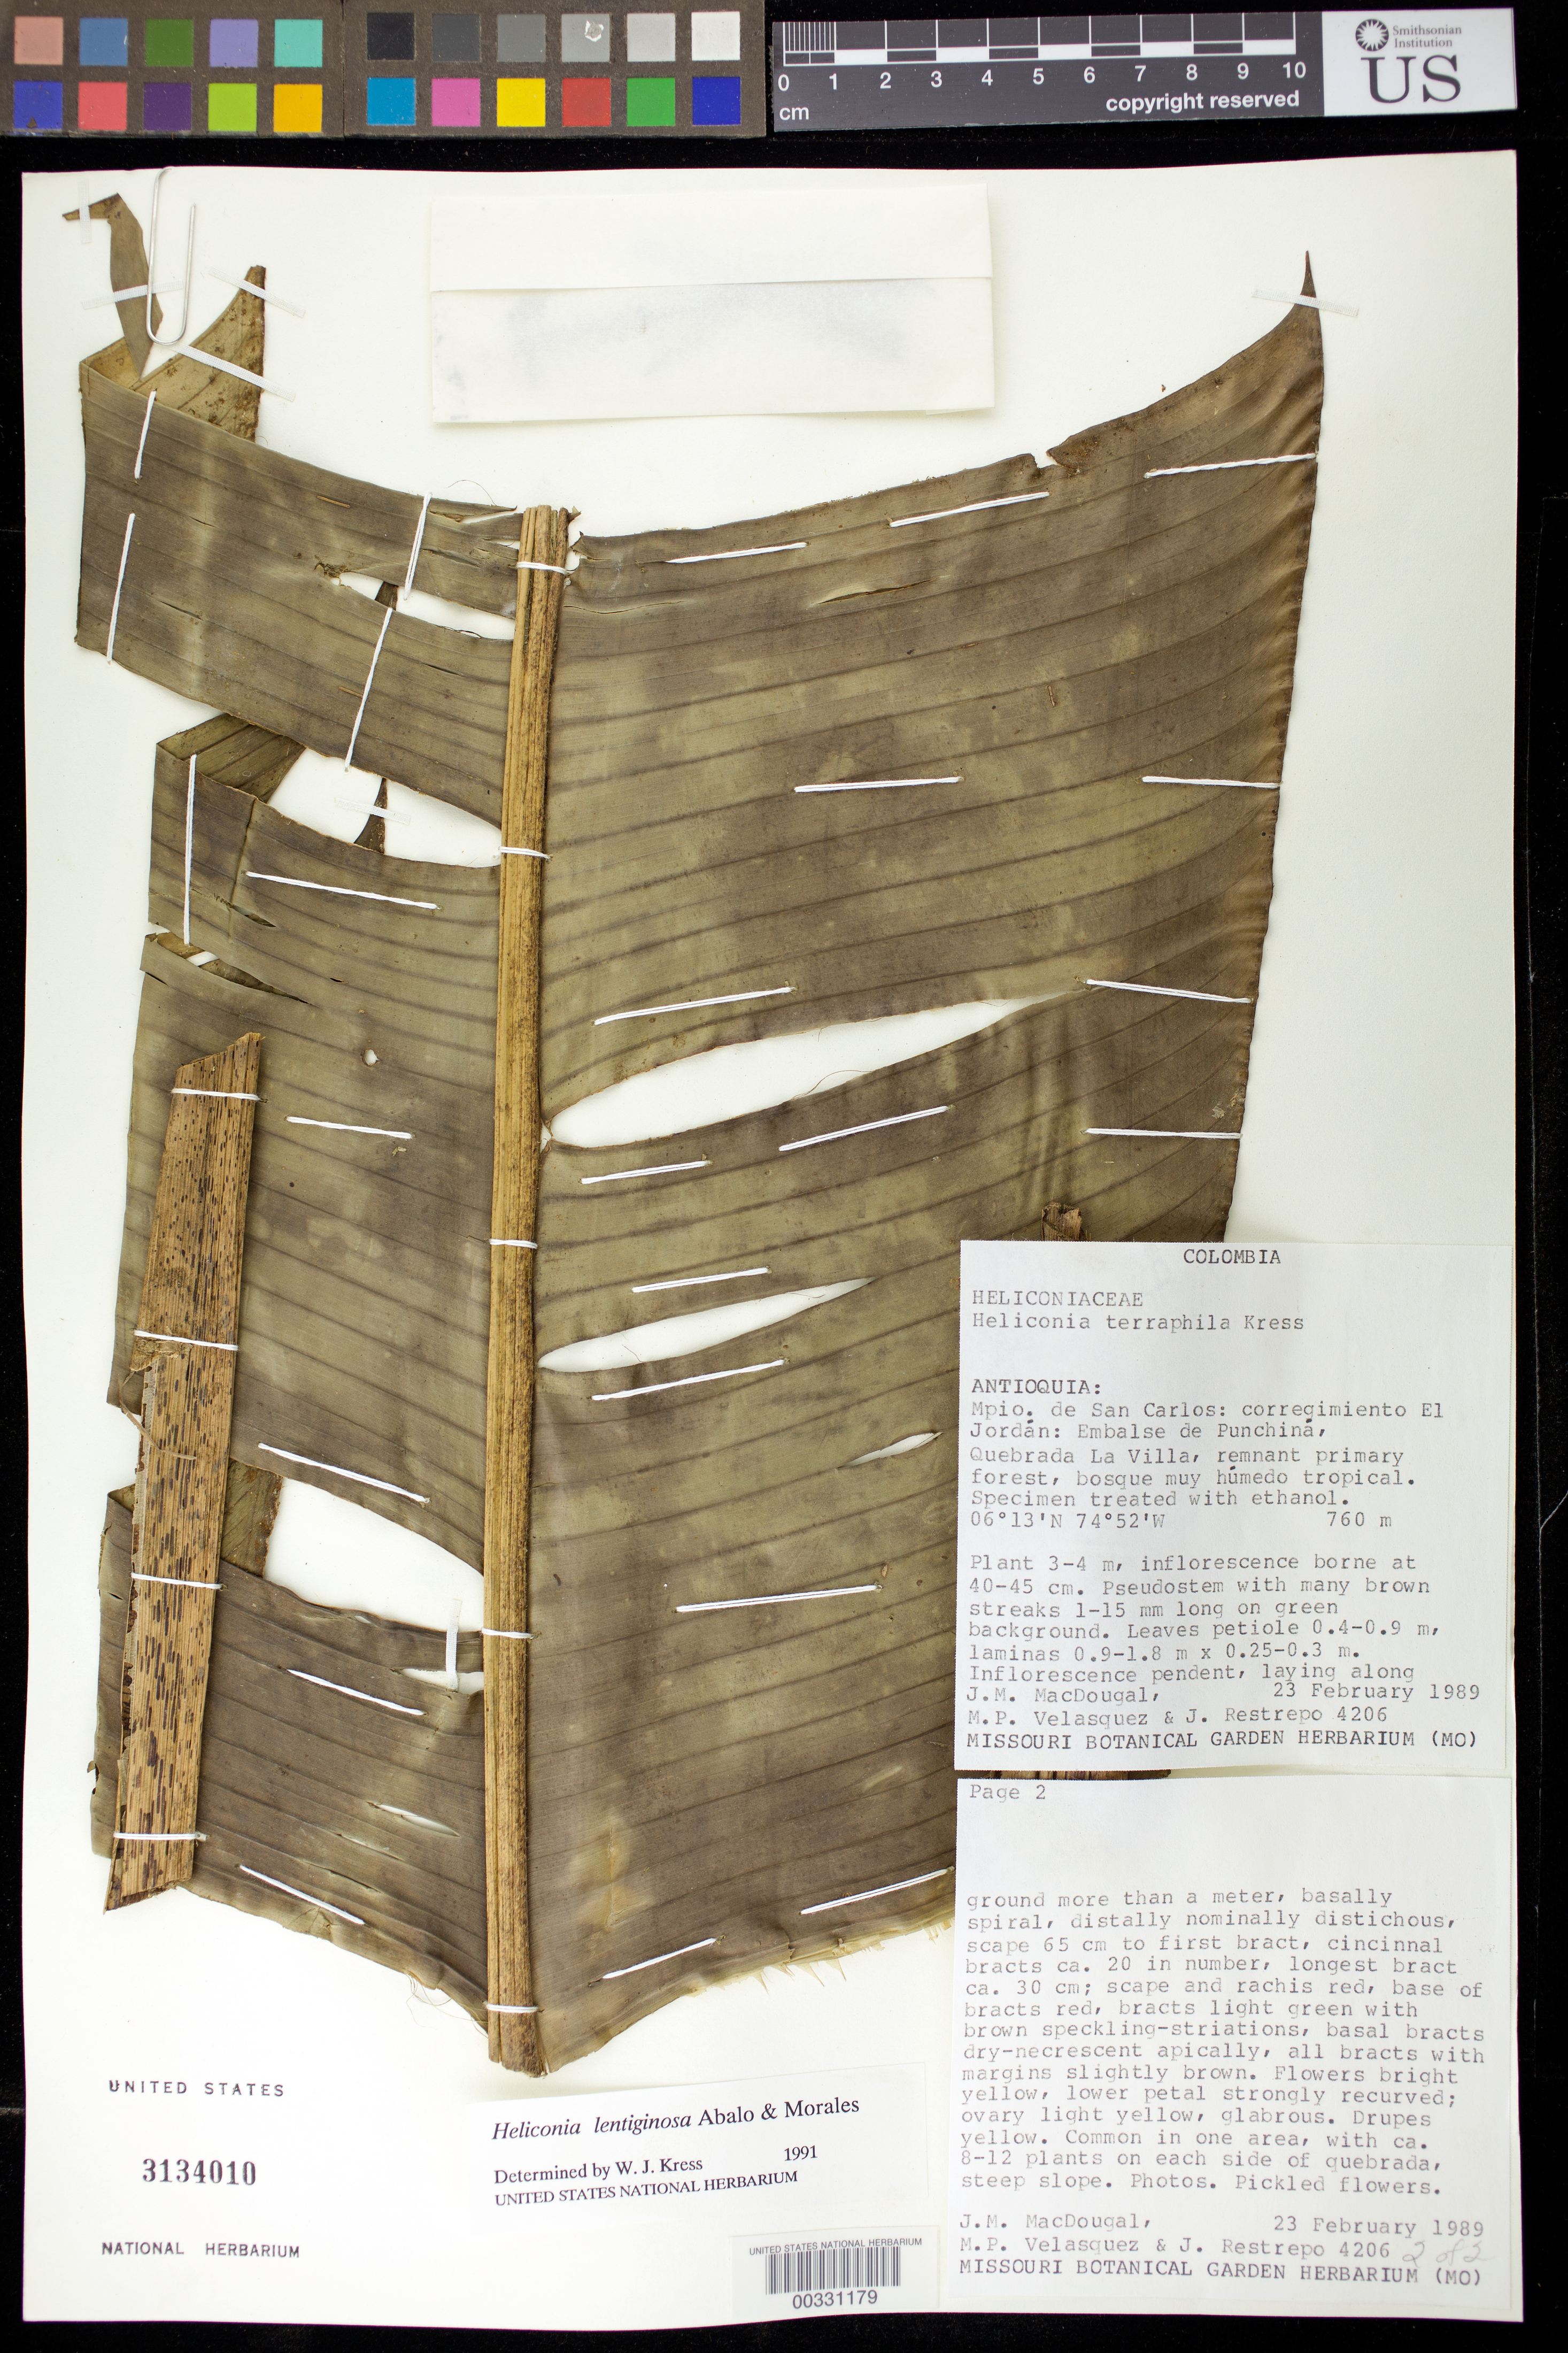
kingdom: Plantae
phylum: Tracheophyta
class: Liliopsida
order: Zingiberales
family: Heliconiaceae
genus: Heliconia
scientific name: Heliconia lentiginosa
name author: Abalo & G. Morales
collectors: J. M. MacDougal, M. Velasquez & J. Restrepo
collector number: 4206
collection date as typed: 23 Feb 1989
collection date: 1989-02-23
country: Colombia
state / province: Antioquia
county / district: San Carlos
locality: Mun of San Carlos, Corregimiento el Jordan, Embalse de Punchina, Quebrada la Villa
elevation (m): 760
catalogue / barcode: US 3134010